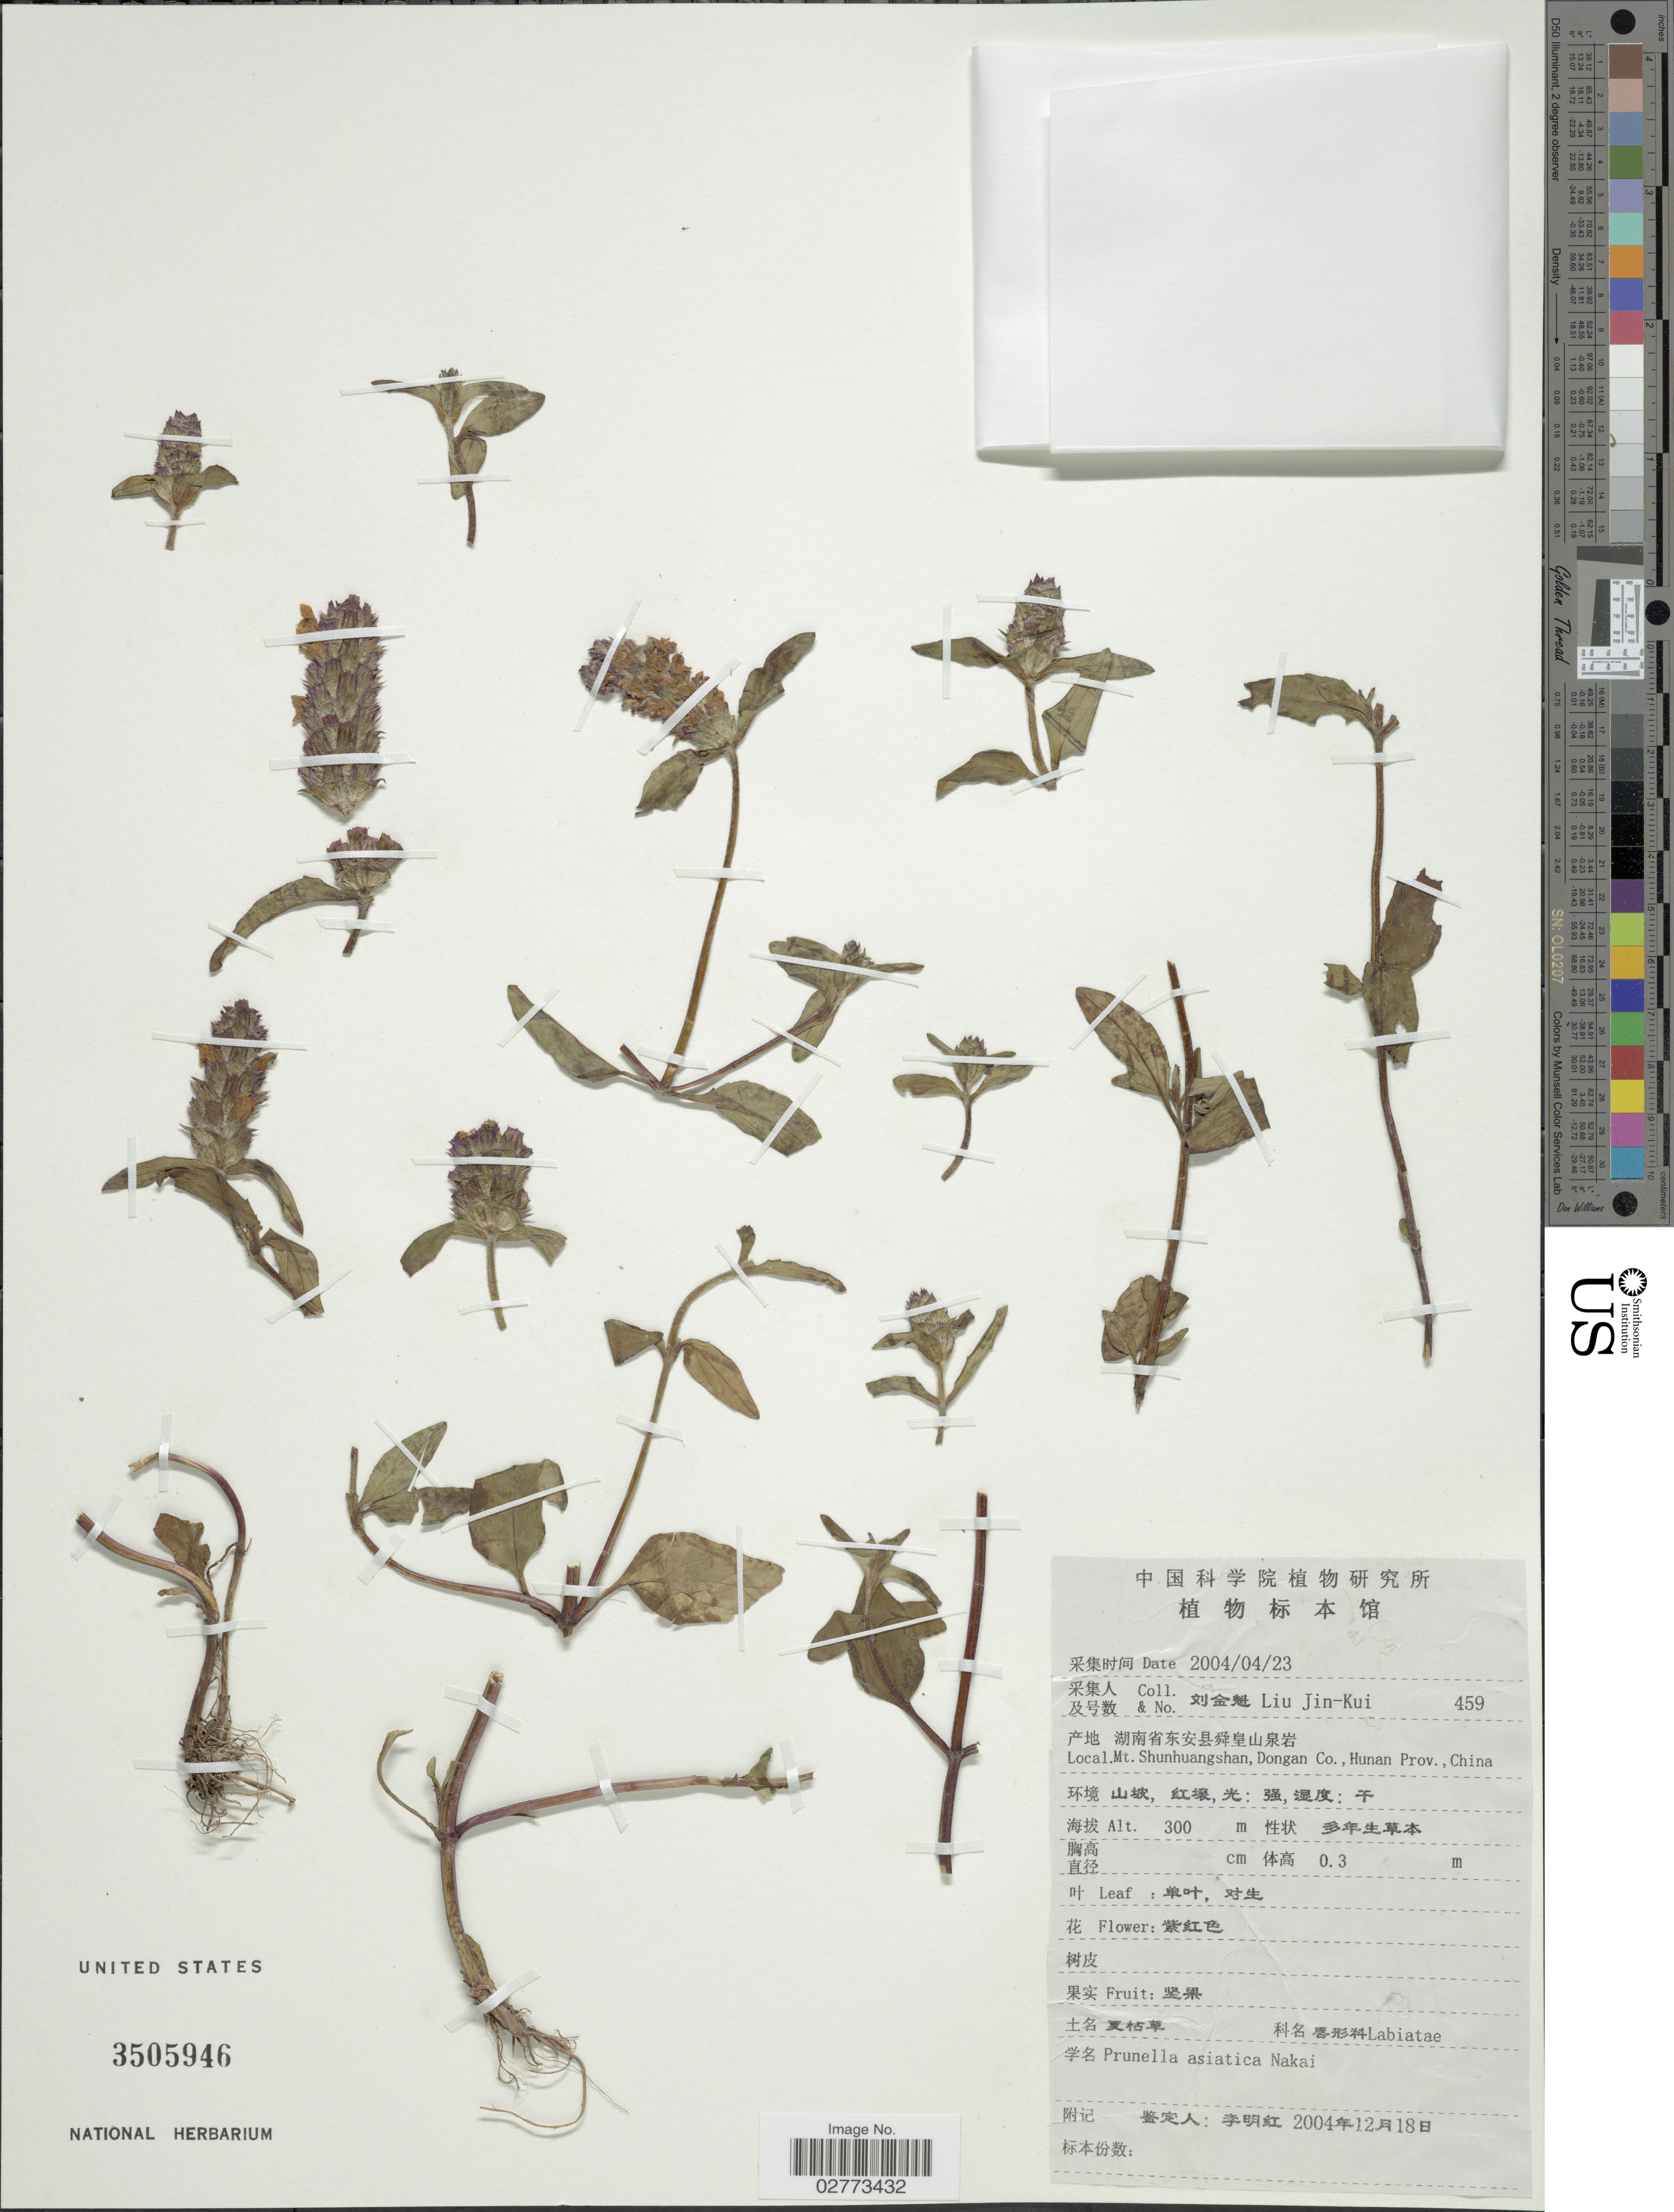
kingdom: Plantae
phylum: Tracheophyta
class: Magnoliopsida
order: Lamiales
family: Lamiaceae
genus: Prunella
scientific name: Prunella asiatica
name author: Nakai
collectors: Liu Jin-Kui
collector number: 459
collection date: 2004-04-23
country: China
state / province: Hunan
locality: Mt. Shunhuangshan, Dongan Co.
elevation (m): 300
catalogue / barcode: US 3505946